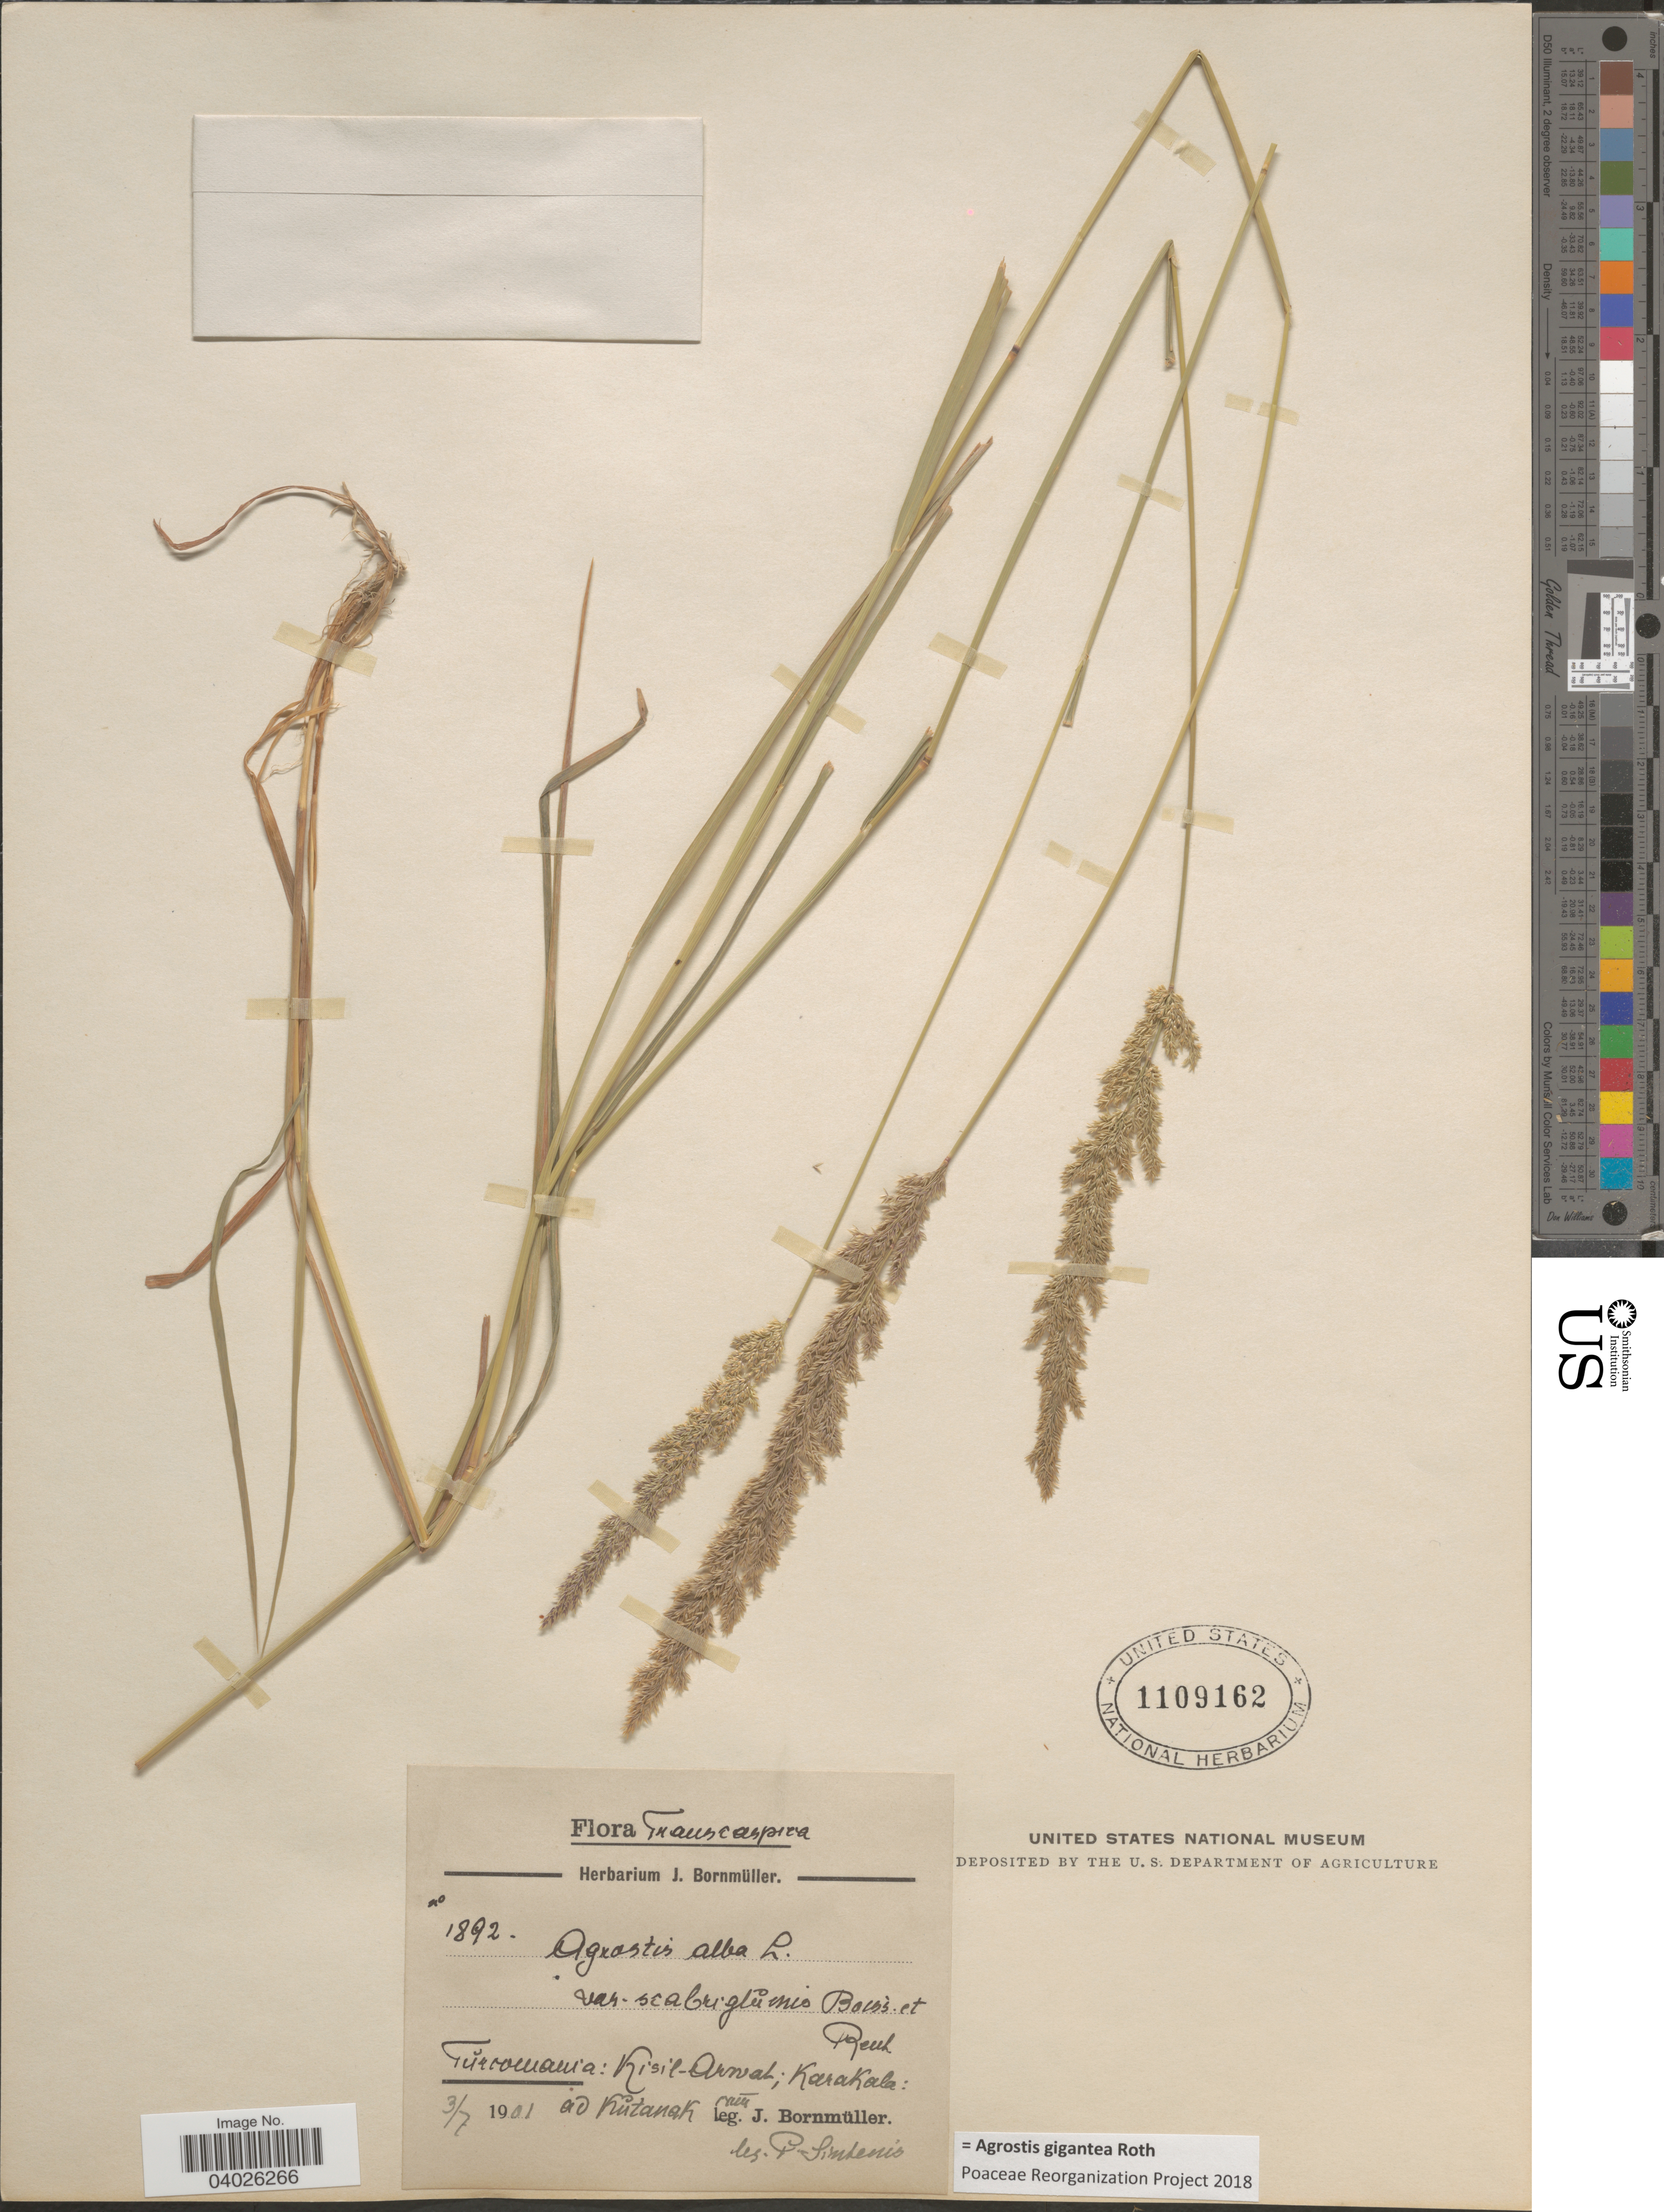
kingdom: Plantae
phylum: Tracheophyta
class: Liliopsida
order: Poales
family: Poaceae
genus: Agrostis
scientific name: Agrostis gigantea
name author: Roth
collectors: P. Sintenis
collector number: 1892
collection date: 1901-07-03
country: Turkmenistan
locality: Transcaspica. Tůrcomania: Kisil-Arwat; Karakala: ad Kůtanak.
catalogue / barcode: US 1109162